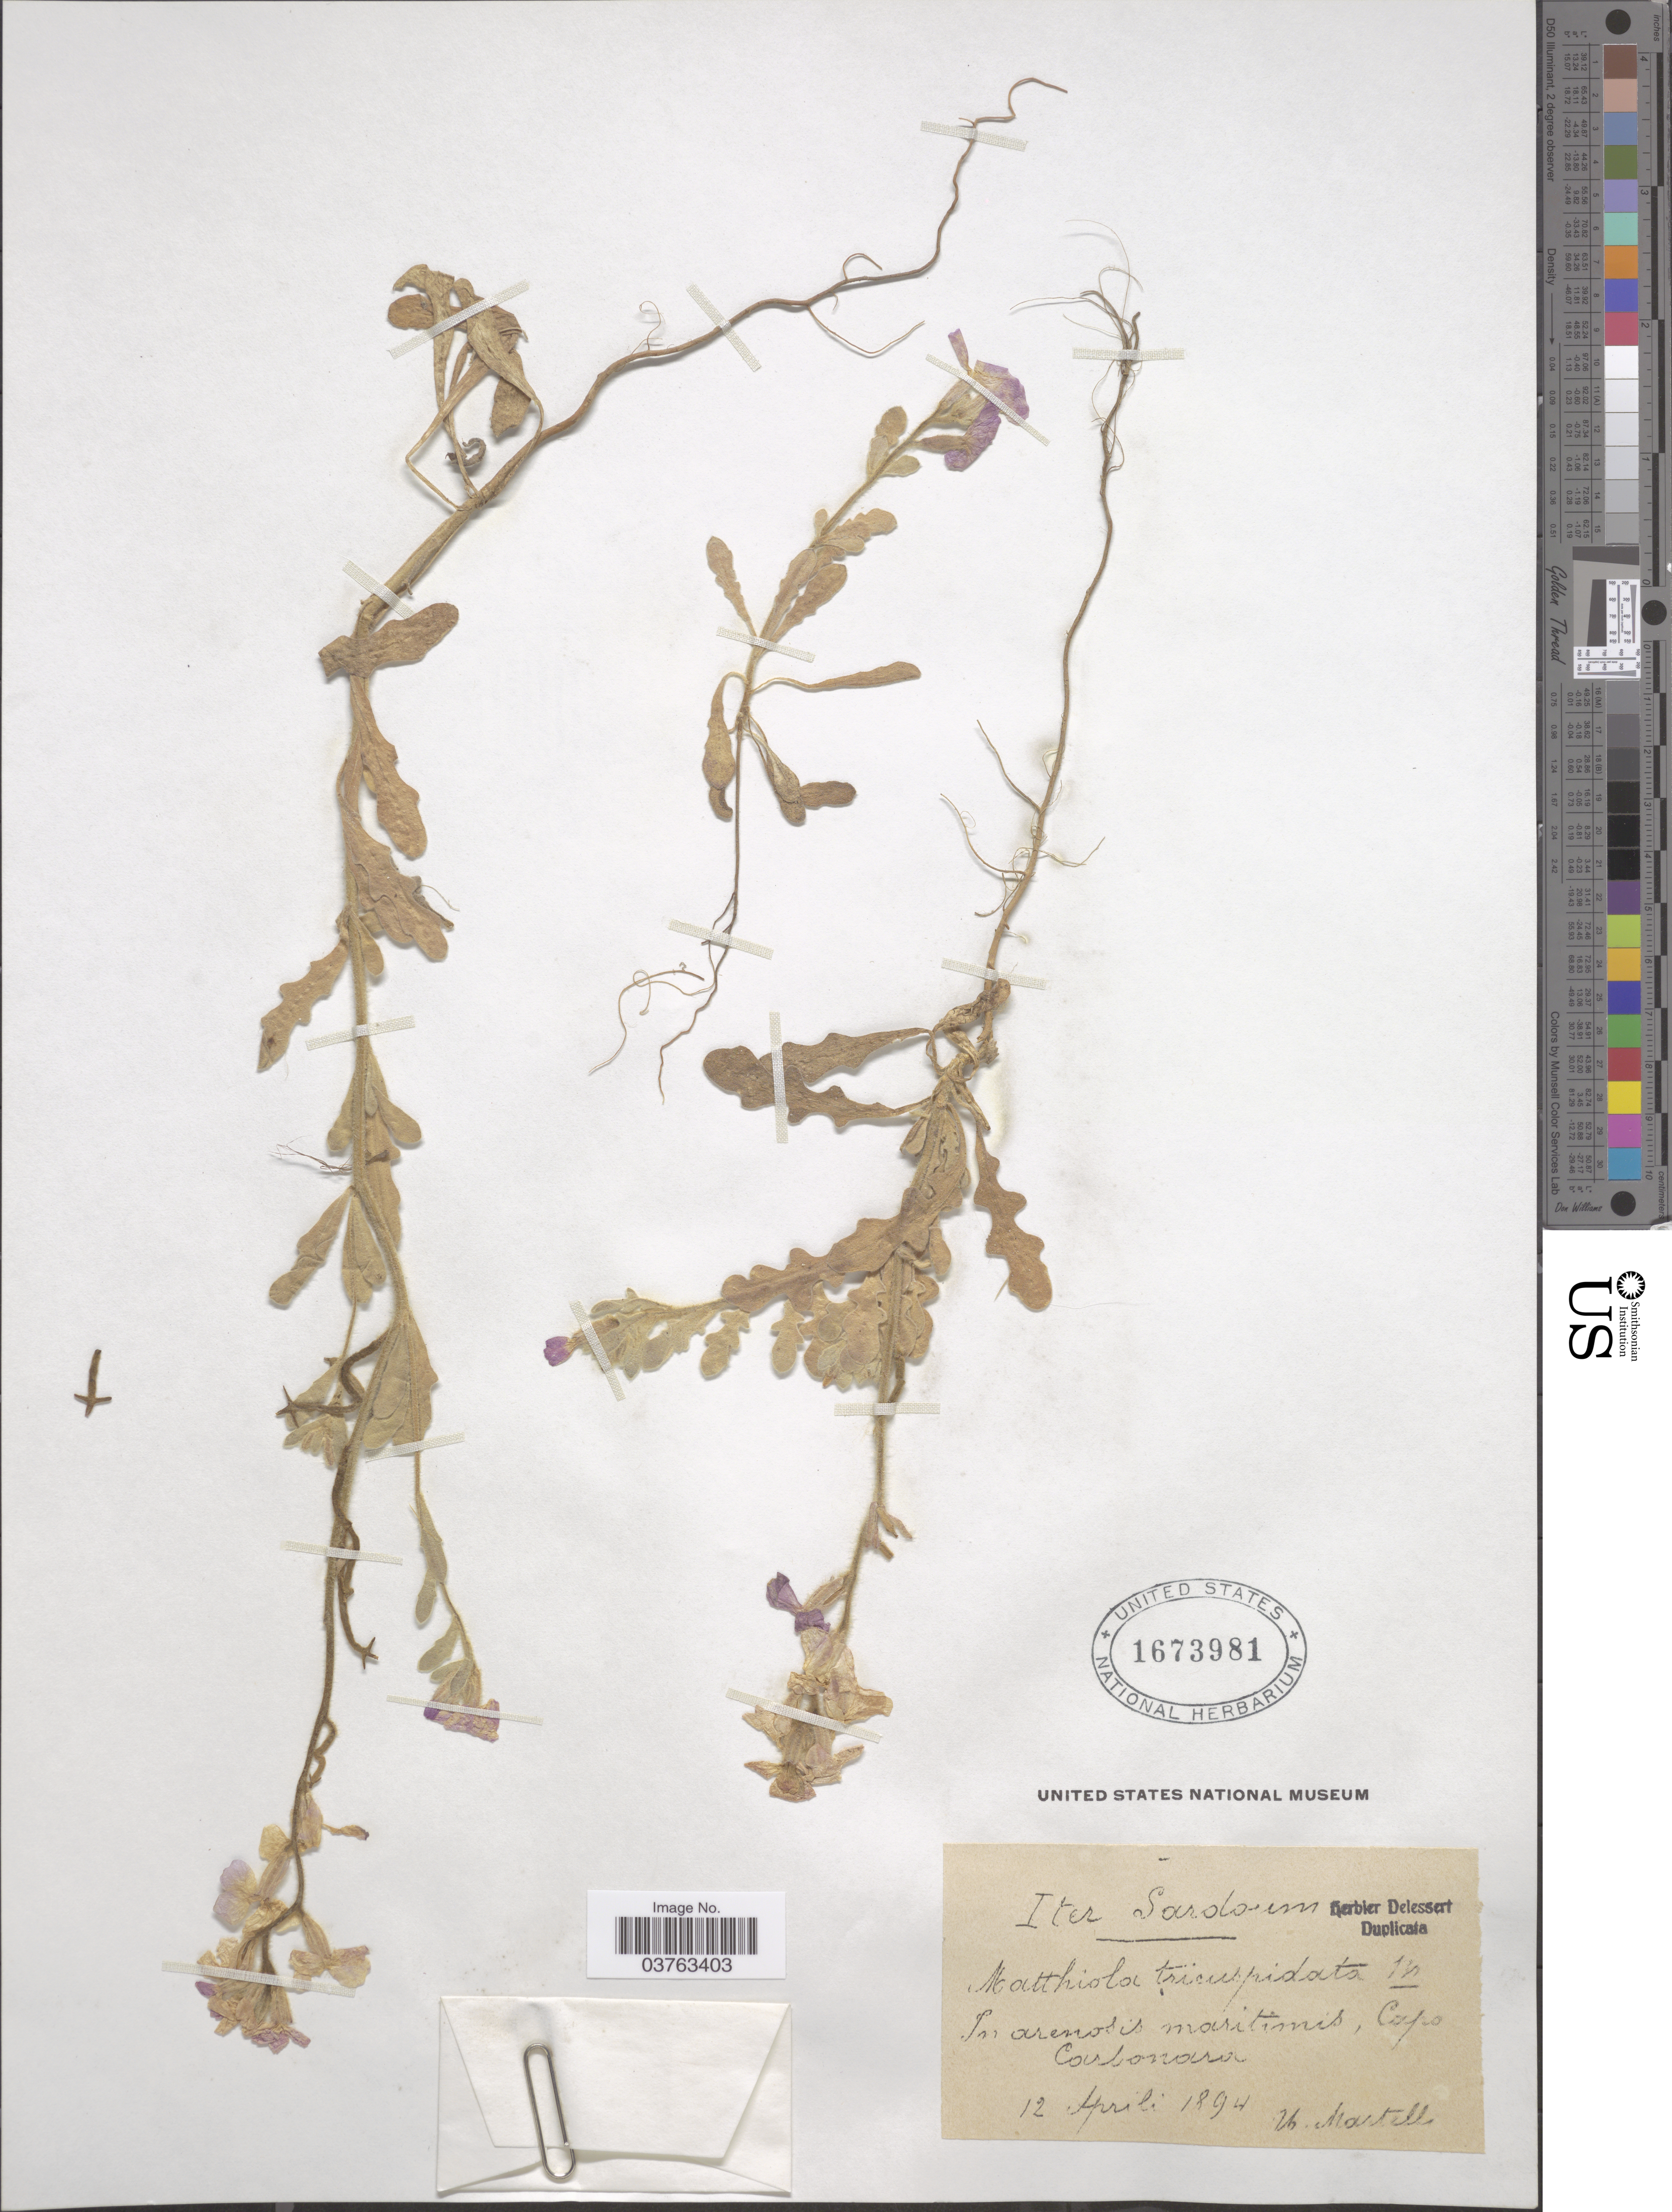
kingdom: Plantae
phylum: Tracheophyta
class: Magnoliopsida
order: Brassicales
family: Brassicaceae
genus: Matthiola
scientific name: Matthiola tricuspidata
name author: (L.) W.T. Aiton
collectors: U. Martelli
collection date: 1894-04-12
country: Italy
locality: Sardoum. In arenosis maritimis, Capo Carbonara.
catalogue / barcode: US 1673981